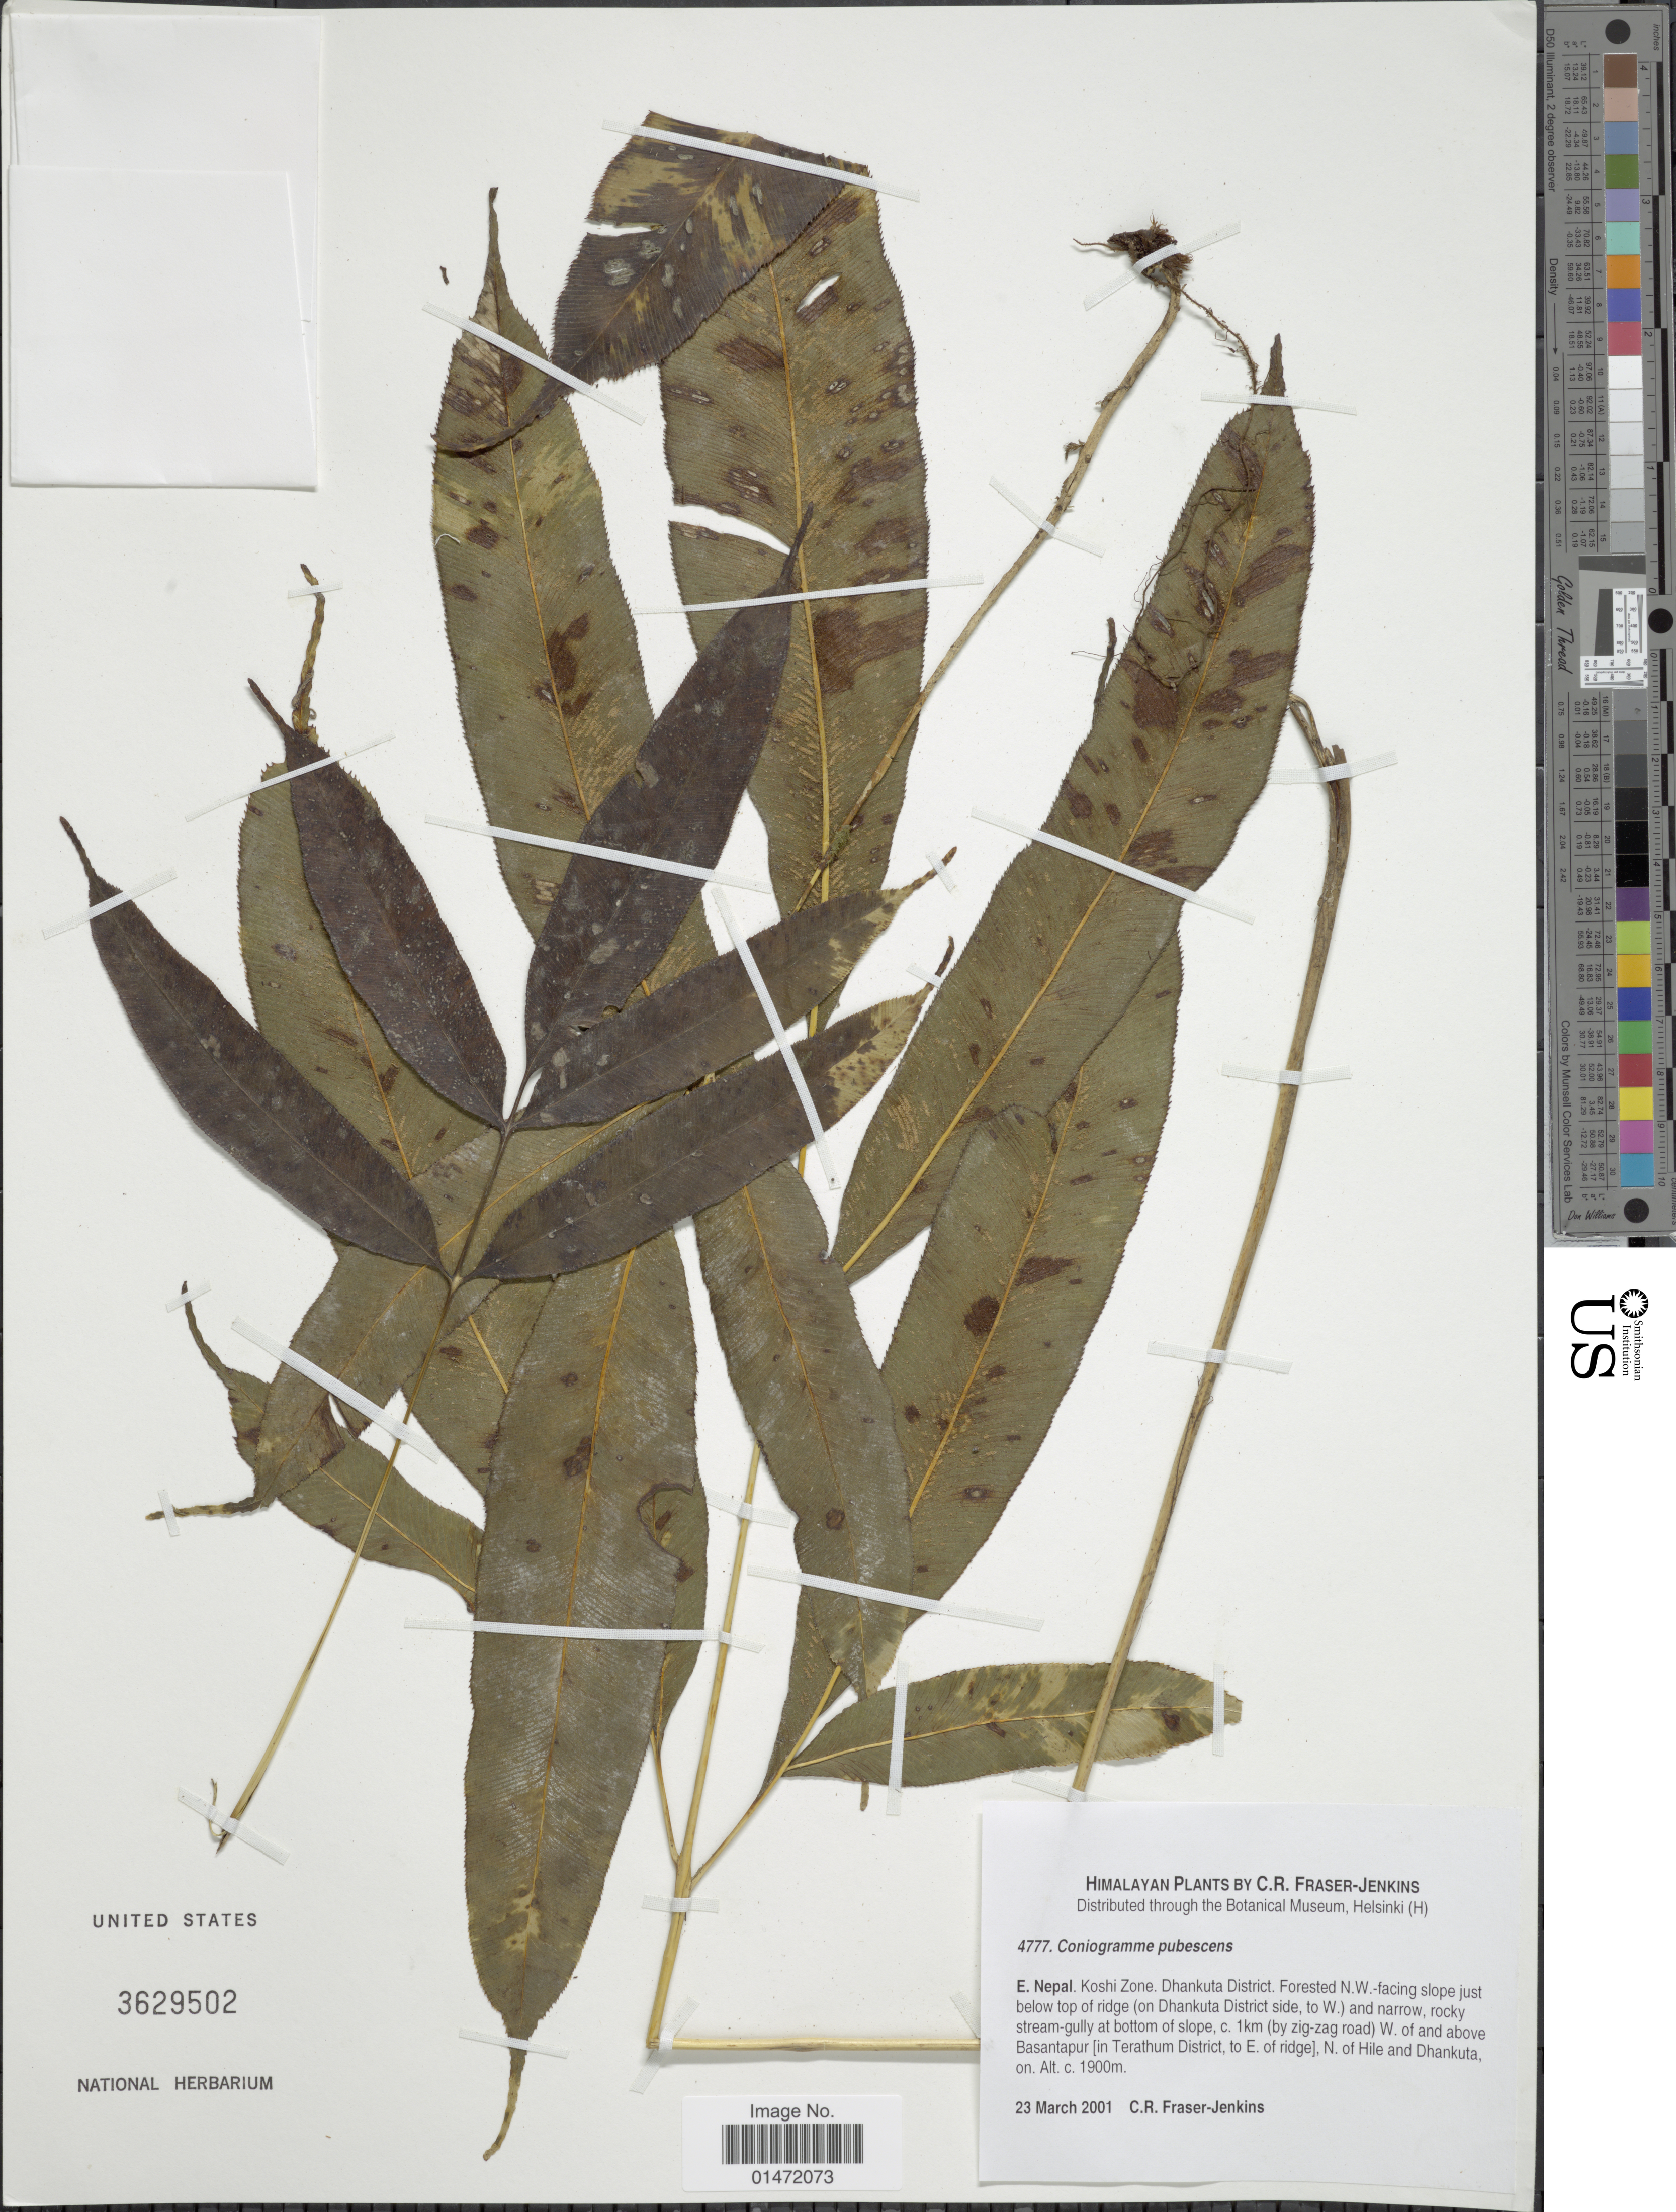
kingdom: Plantae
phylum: Tracheophyta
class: Polypodiopsida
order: Polypodiales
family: Pteridaceae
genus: Coniogramme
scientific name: Coniogramme pubescens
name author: Hieron.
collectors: C. R. Fraser-Jenkins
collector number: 4777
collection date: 2001-03-23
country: Nepal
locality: E. Nepal. Koshi Zone. Dhankuta District. Forested N.W.-facing slope just below top of ridge (on Dhankuta District side, to W.) and narrow, rocky stream-gully at bottom of slope, c. 1km (by zig-zag road) W. of and above Basantapur [in Terathum District, to E. of ridge], N. of Hile and Dhankuta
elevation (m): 1900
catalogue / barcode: US 3629502